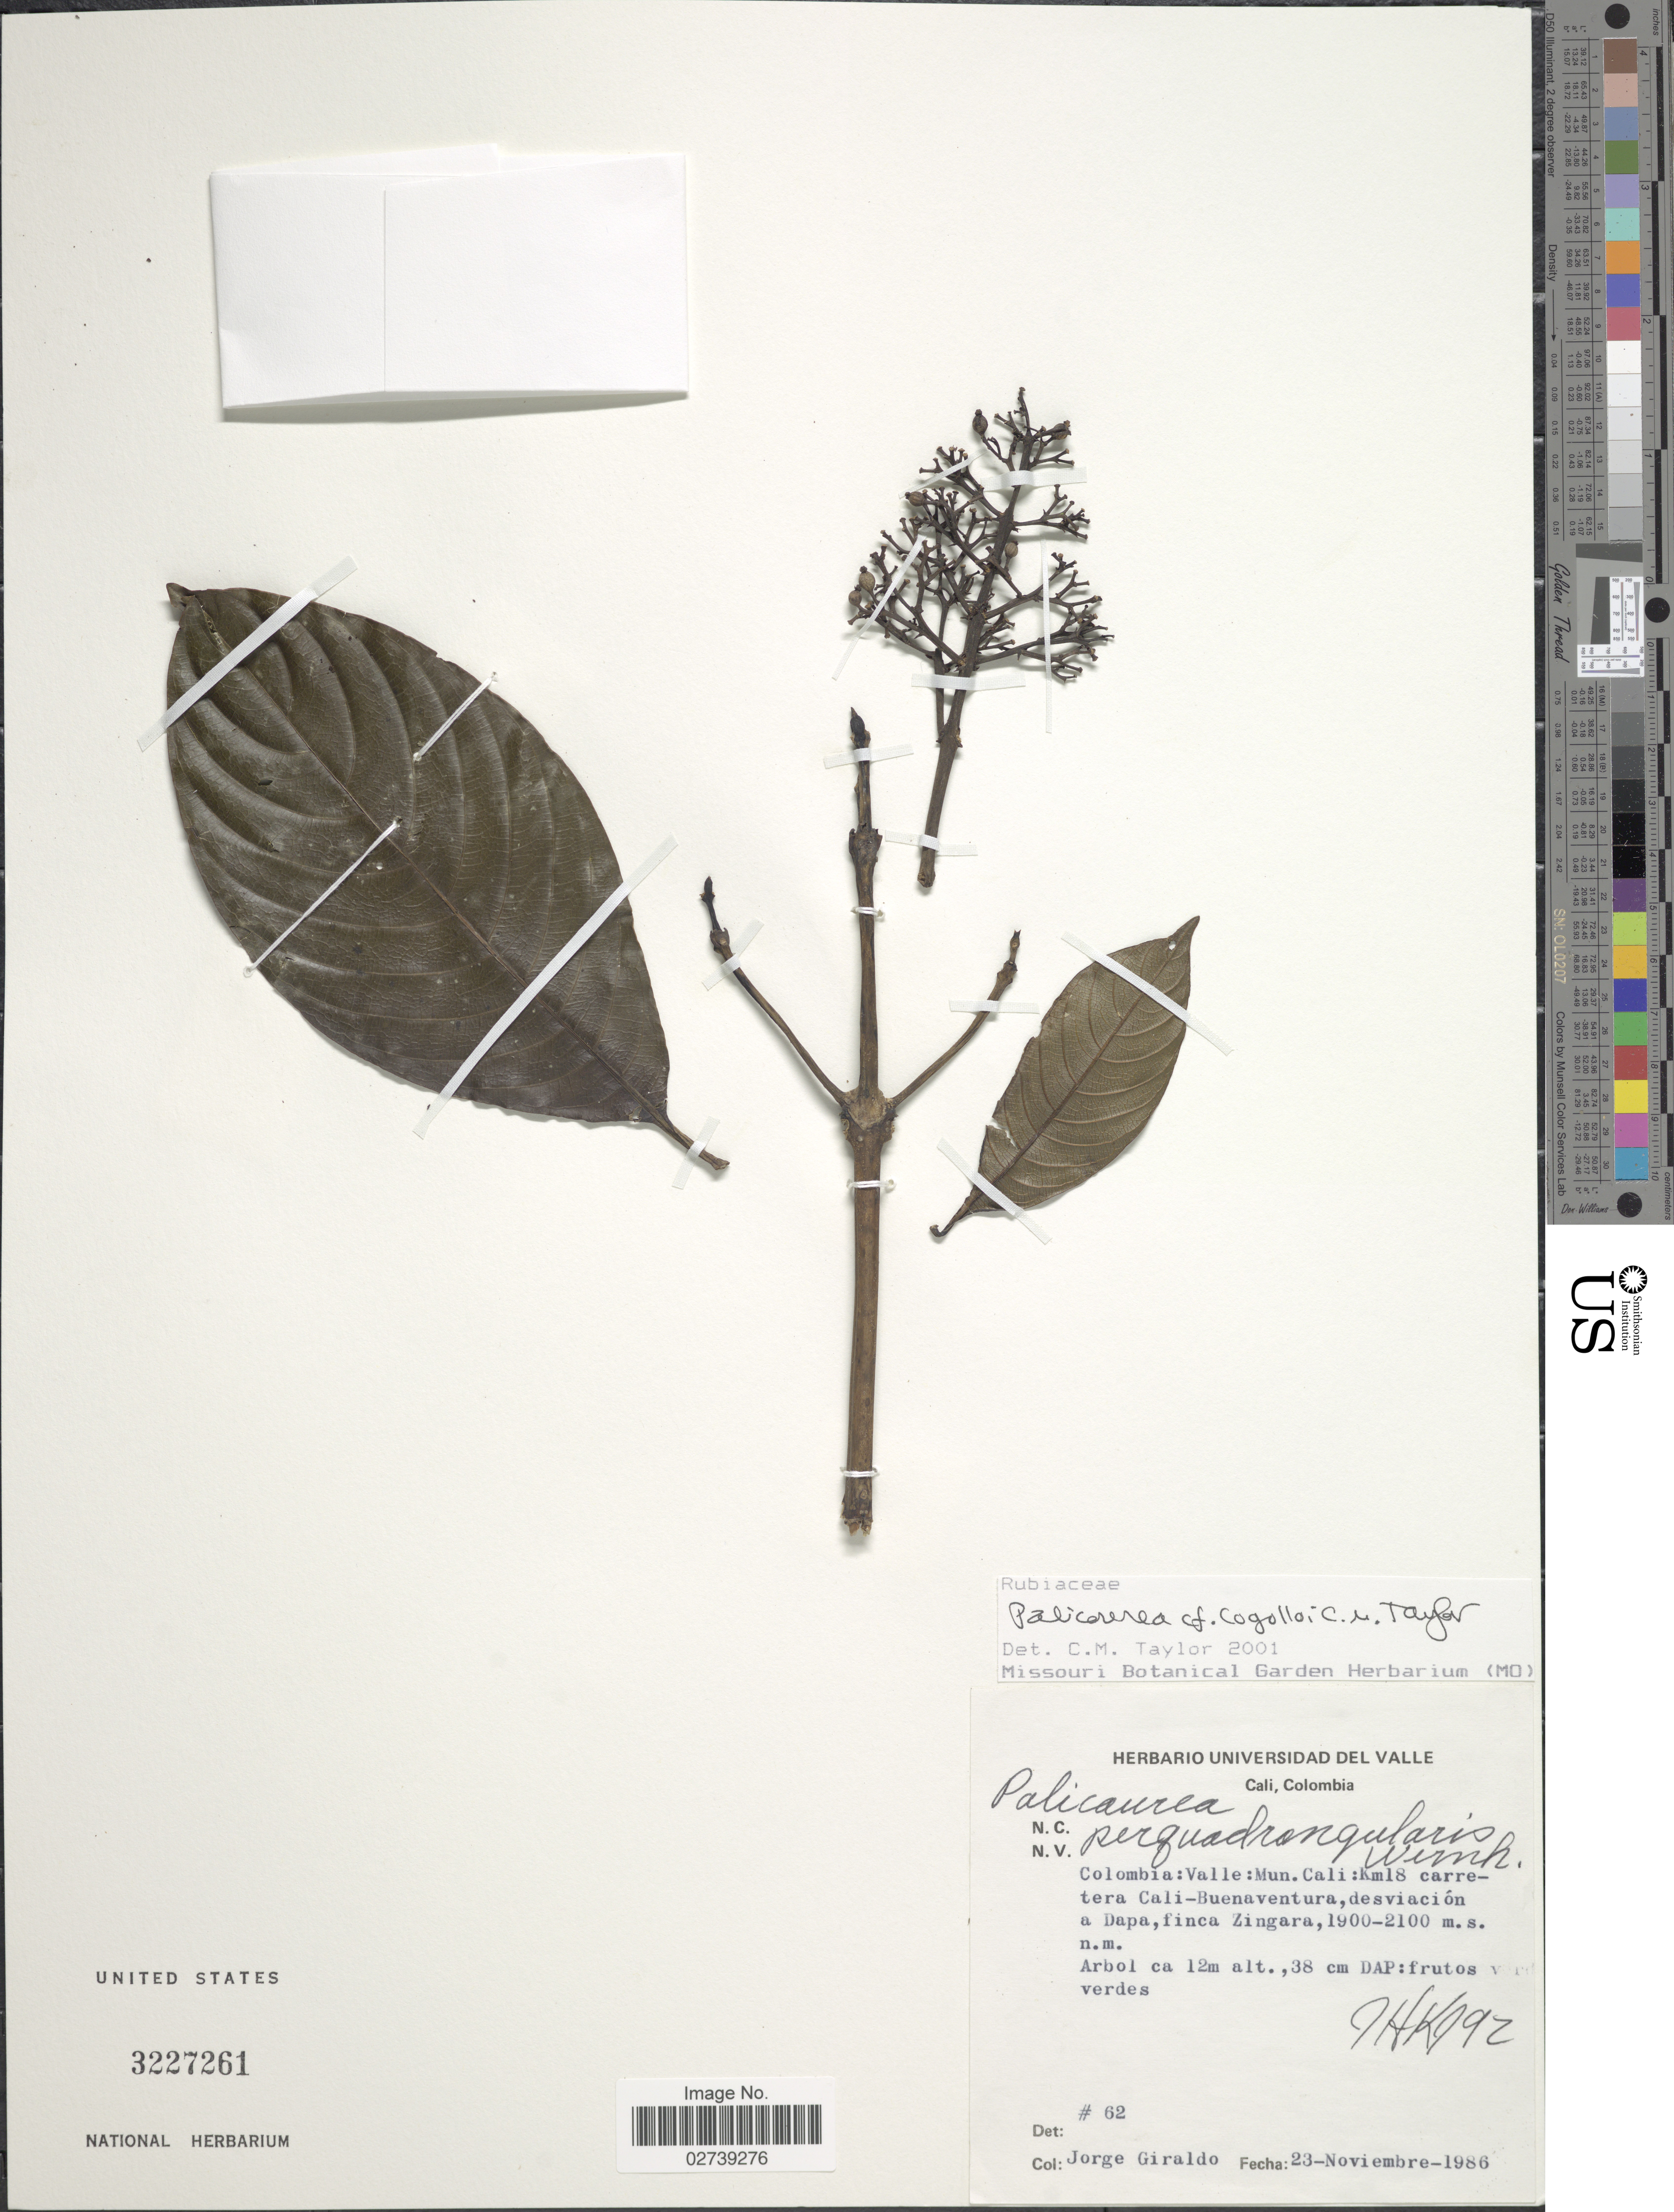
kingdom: Plantae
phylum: Tracheophyta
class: Magnoliopsida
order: Gentianales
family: Rubiaceae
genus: Palicourea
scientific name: Palicourea cogolloi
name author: C.M. Taylor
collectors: J. Giraldo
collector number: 62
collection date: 1986-11-23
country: Colombia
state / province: Valle del Cauca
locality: Valle: Mun. Cali: Km 18 carretera Cali-Buenaventura, desviacion a Dapa, finca Zingara.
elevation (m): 1900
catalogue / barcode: US 3227261